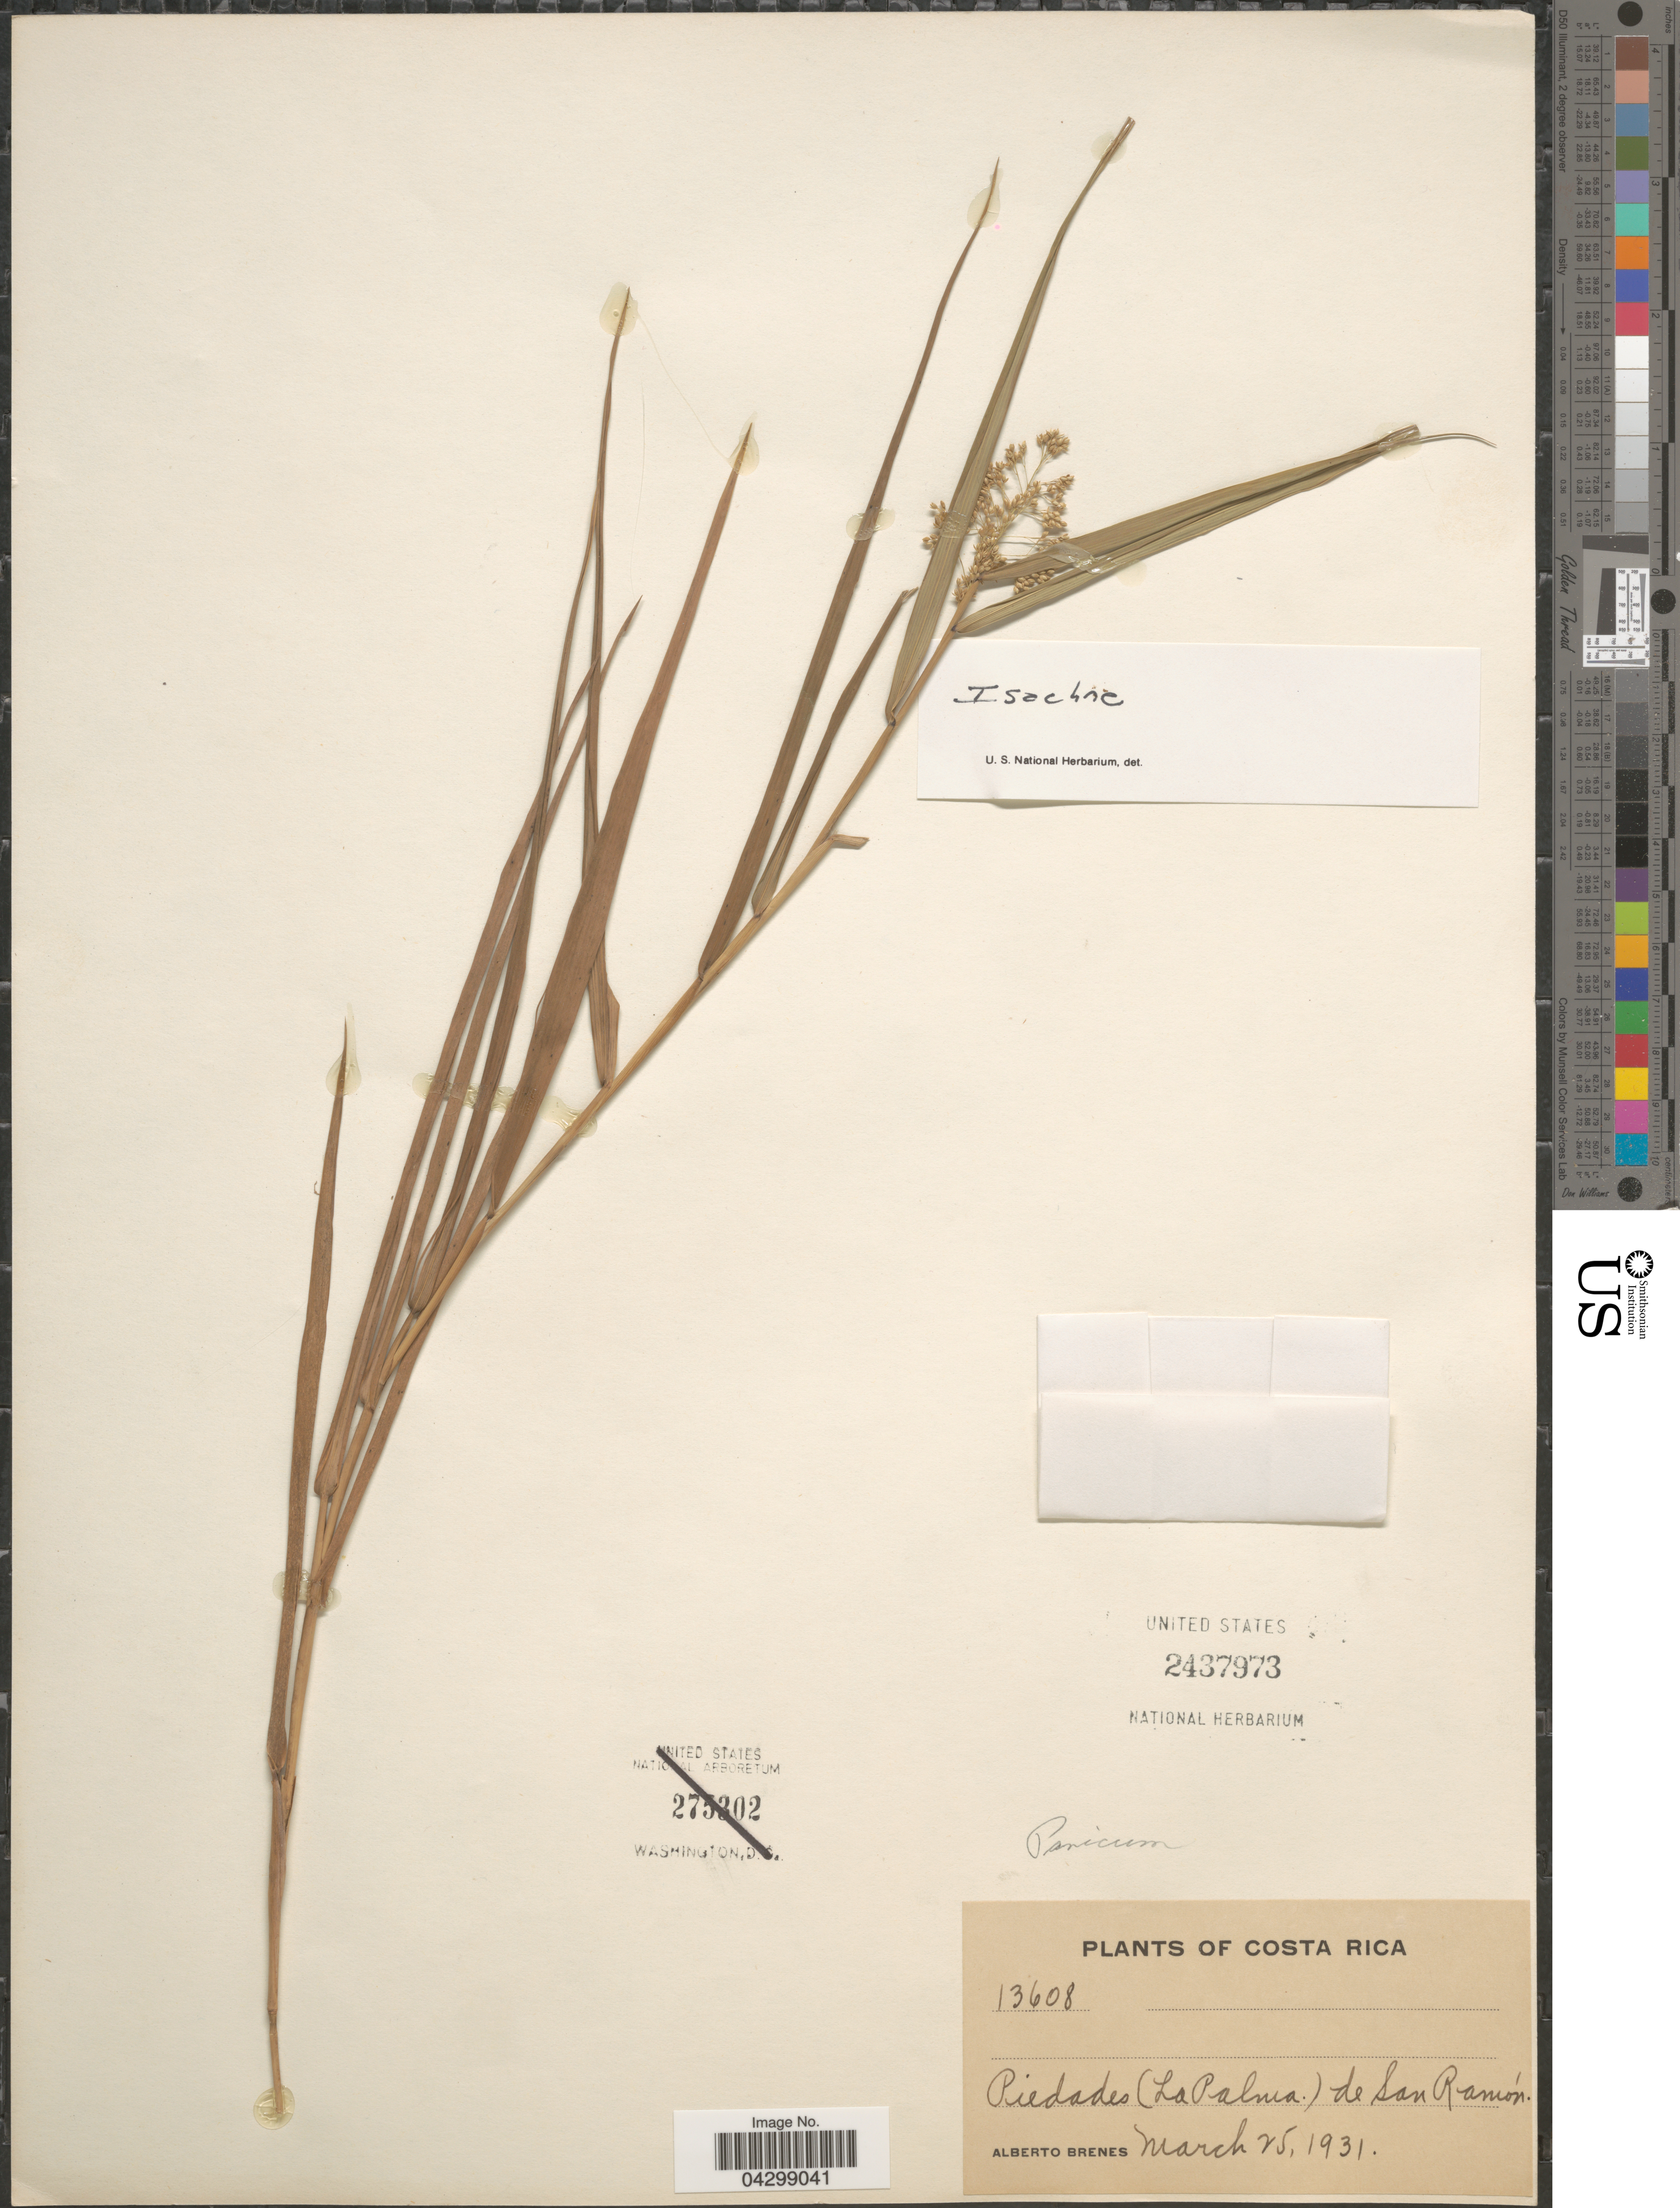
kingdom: Plantae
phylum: Tracheophyta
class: Liliopsida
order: Poales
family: Poaceae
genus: Panicum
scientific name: Panicum sp.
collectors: A. Brenes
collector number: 13608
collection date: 1931-03-25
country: Costa Rica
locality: Piedades (La Palma) de San Ramón.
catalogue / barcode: US 2437973